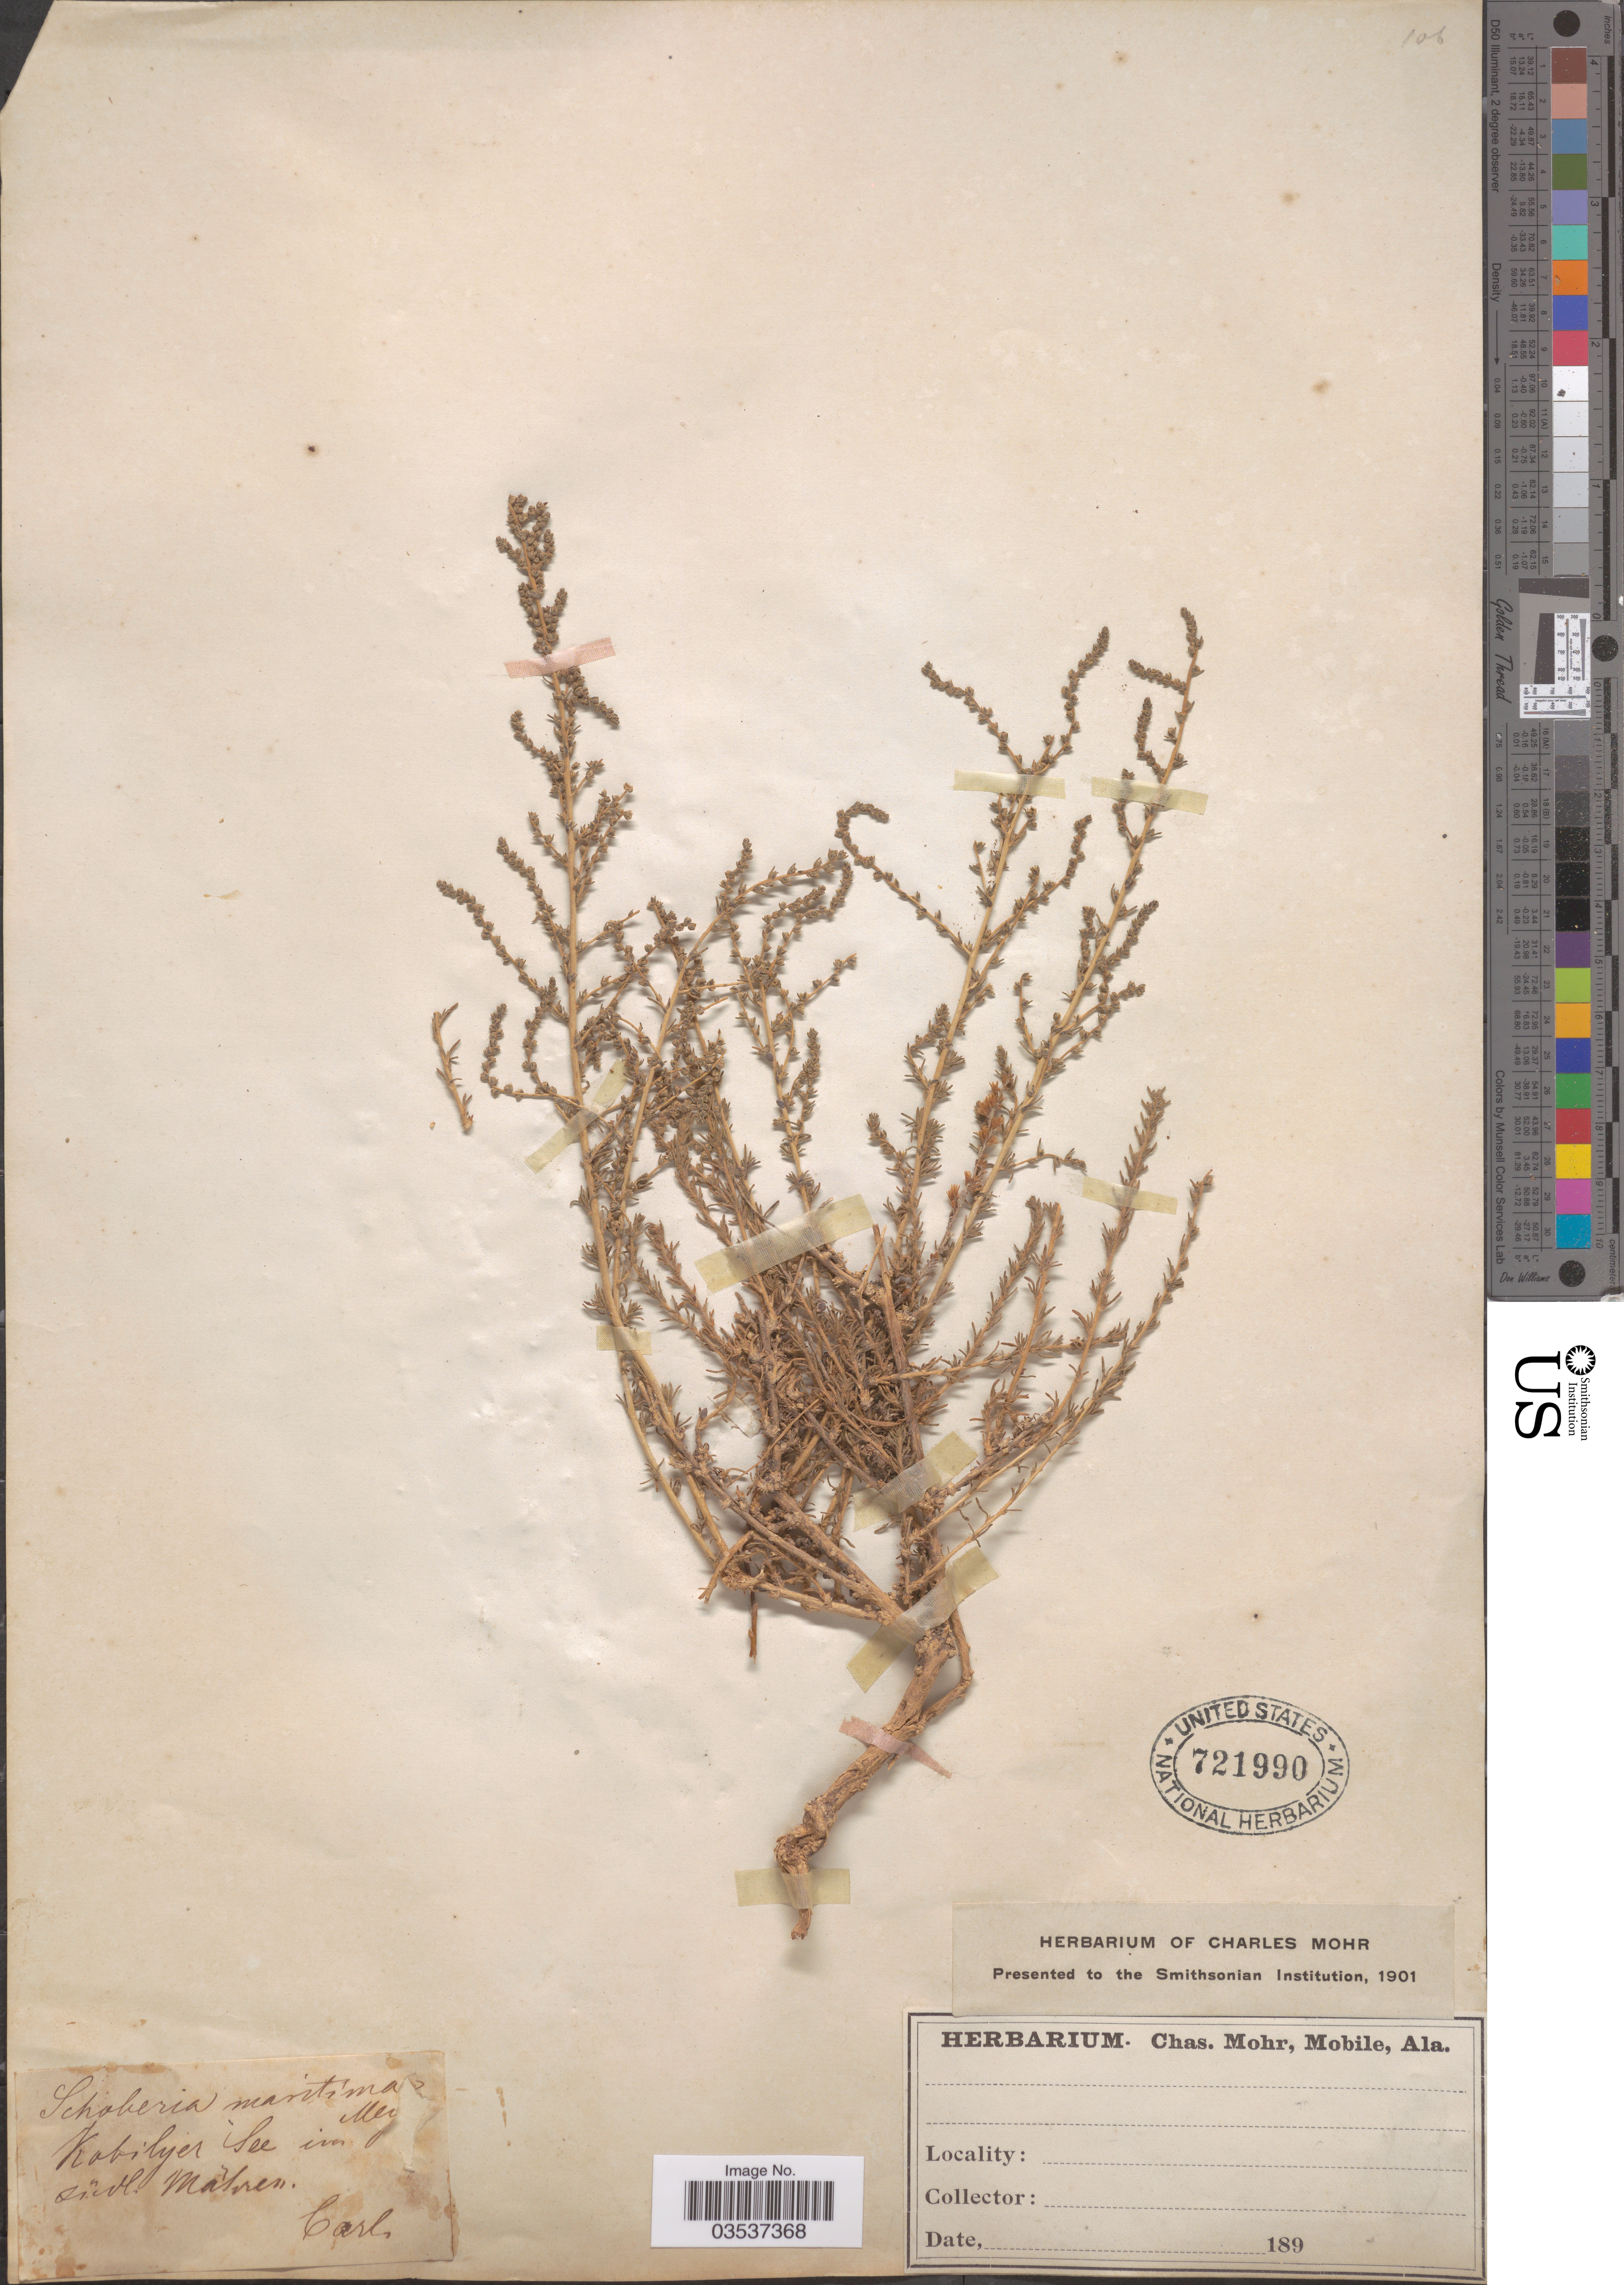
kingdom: Plantae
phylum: Tracheophyta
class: Magnoliopsida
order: Caryophyllales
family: Amaranthaceae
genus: Suaeda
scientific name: Suaeda maritima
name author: (L.) Dumort.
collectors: Carl.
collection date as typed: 189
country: Germany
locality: Kabilyer ilse im südl. Mähren. [interpreted]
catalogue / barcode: US 721990